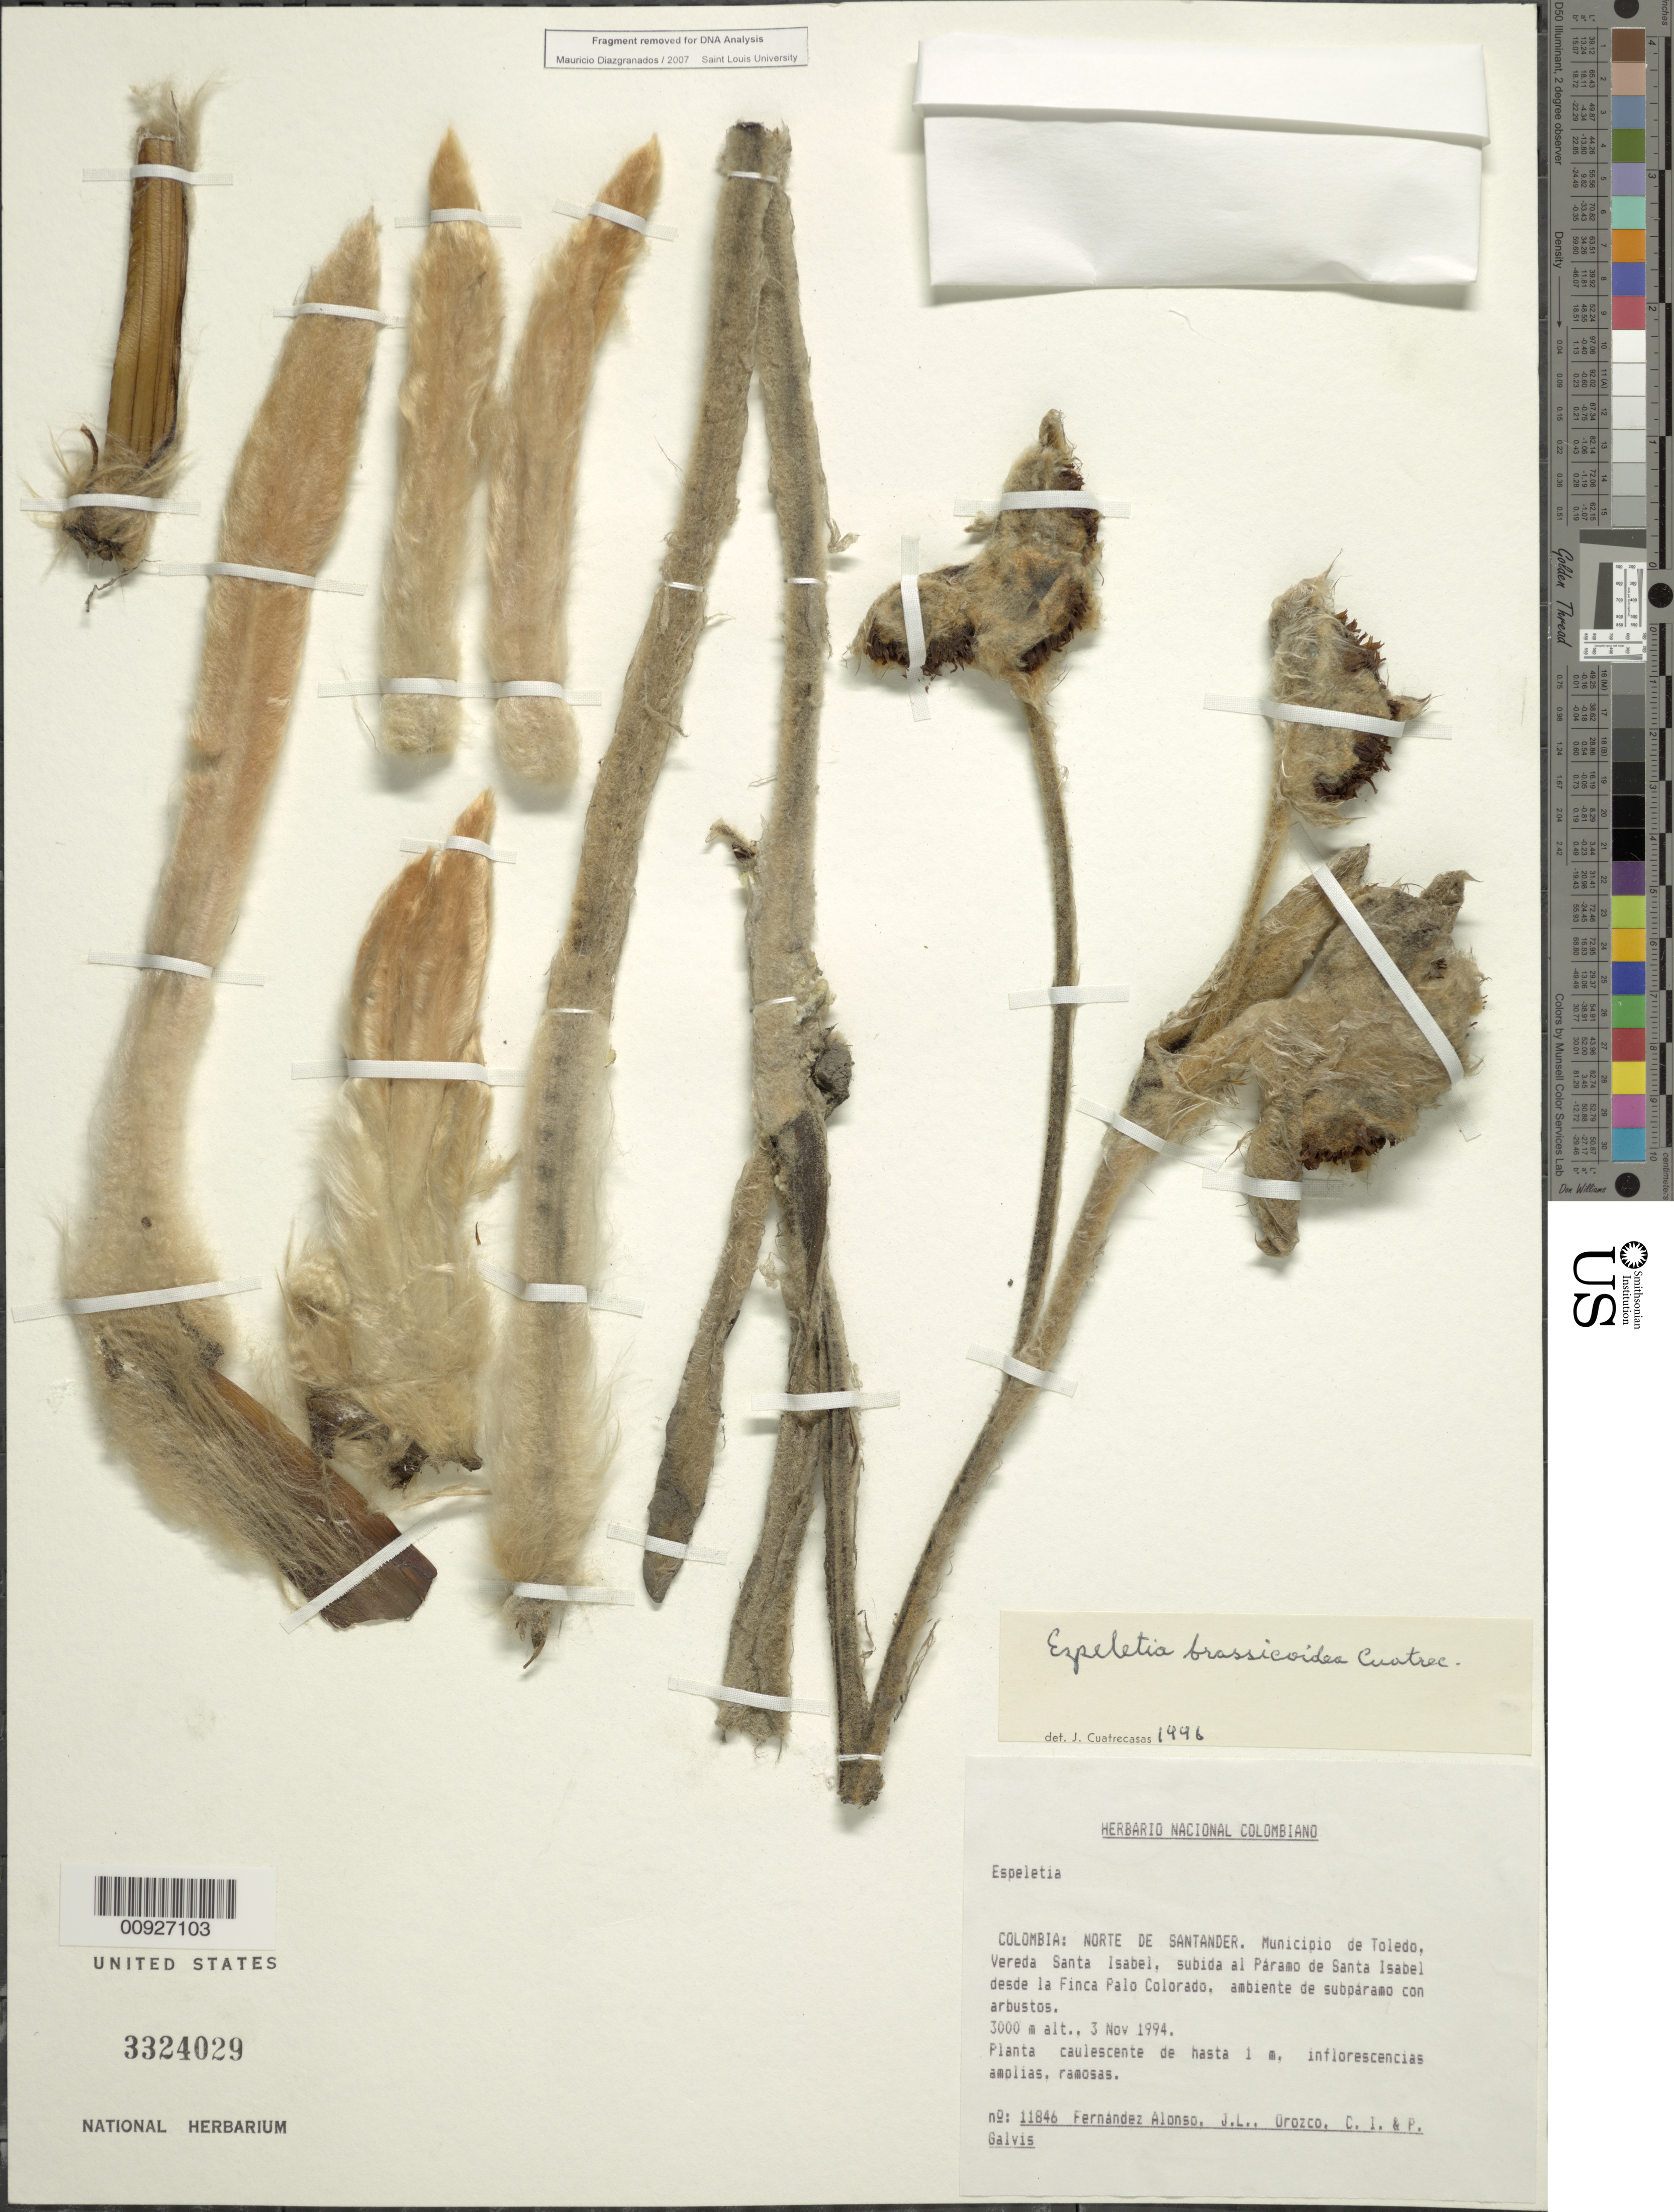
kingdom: Plantae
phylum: Tracheophyta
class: Magnoliopsida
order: Asterales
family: Asteraceae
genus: Espeletia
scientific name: Espeletia brassicoidea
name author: Cuatrec.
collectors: J. L. Fernández-Alonso, C. I. Orozco & P. Galvis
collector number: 11846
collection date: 1994-11-03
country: Colombia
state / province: Norte de Santander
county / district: Toledo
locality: Vereda Santa Isabel, subida al Páramo de Santa Isabel desde la Finca Palo Colorado.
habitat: Ambiente de subpáramo con arbustos.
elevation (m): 3000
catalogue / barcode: US 3324029